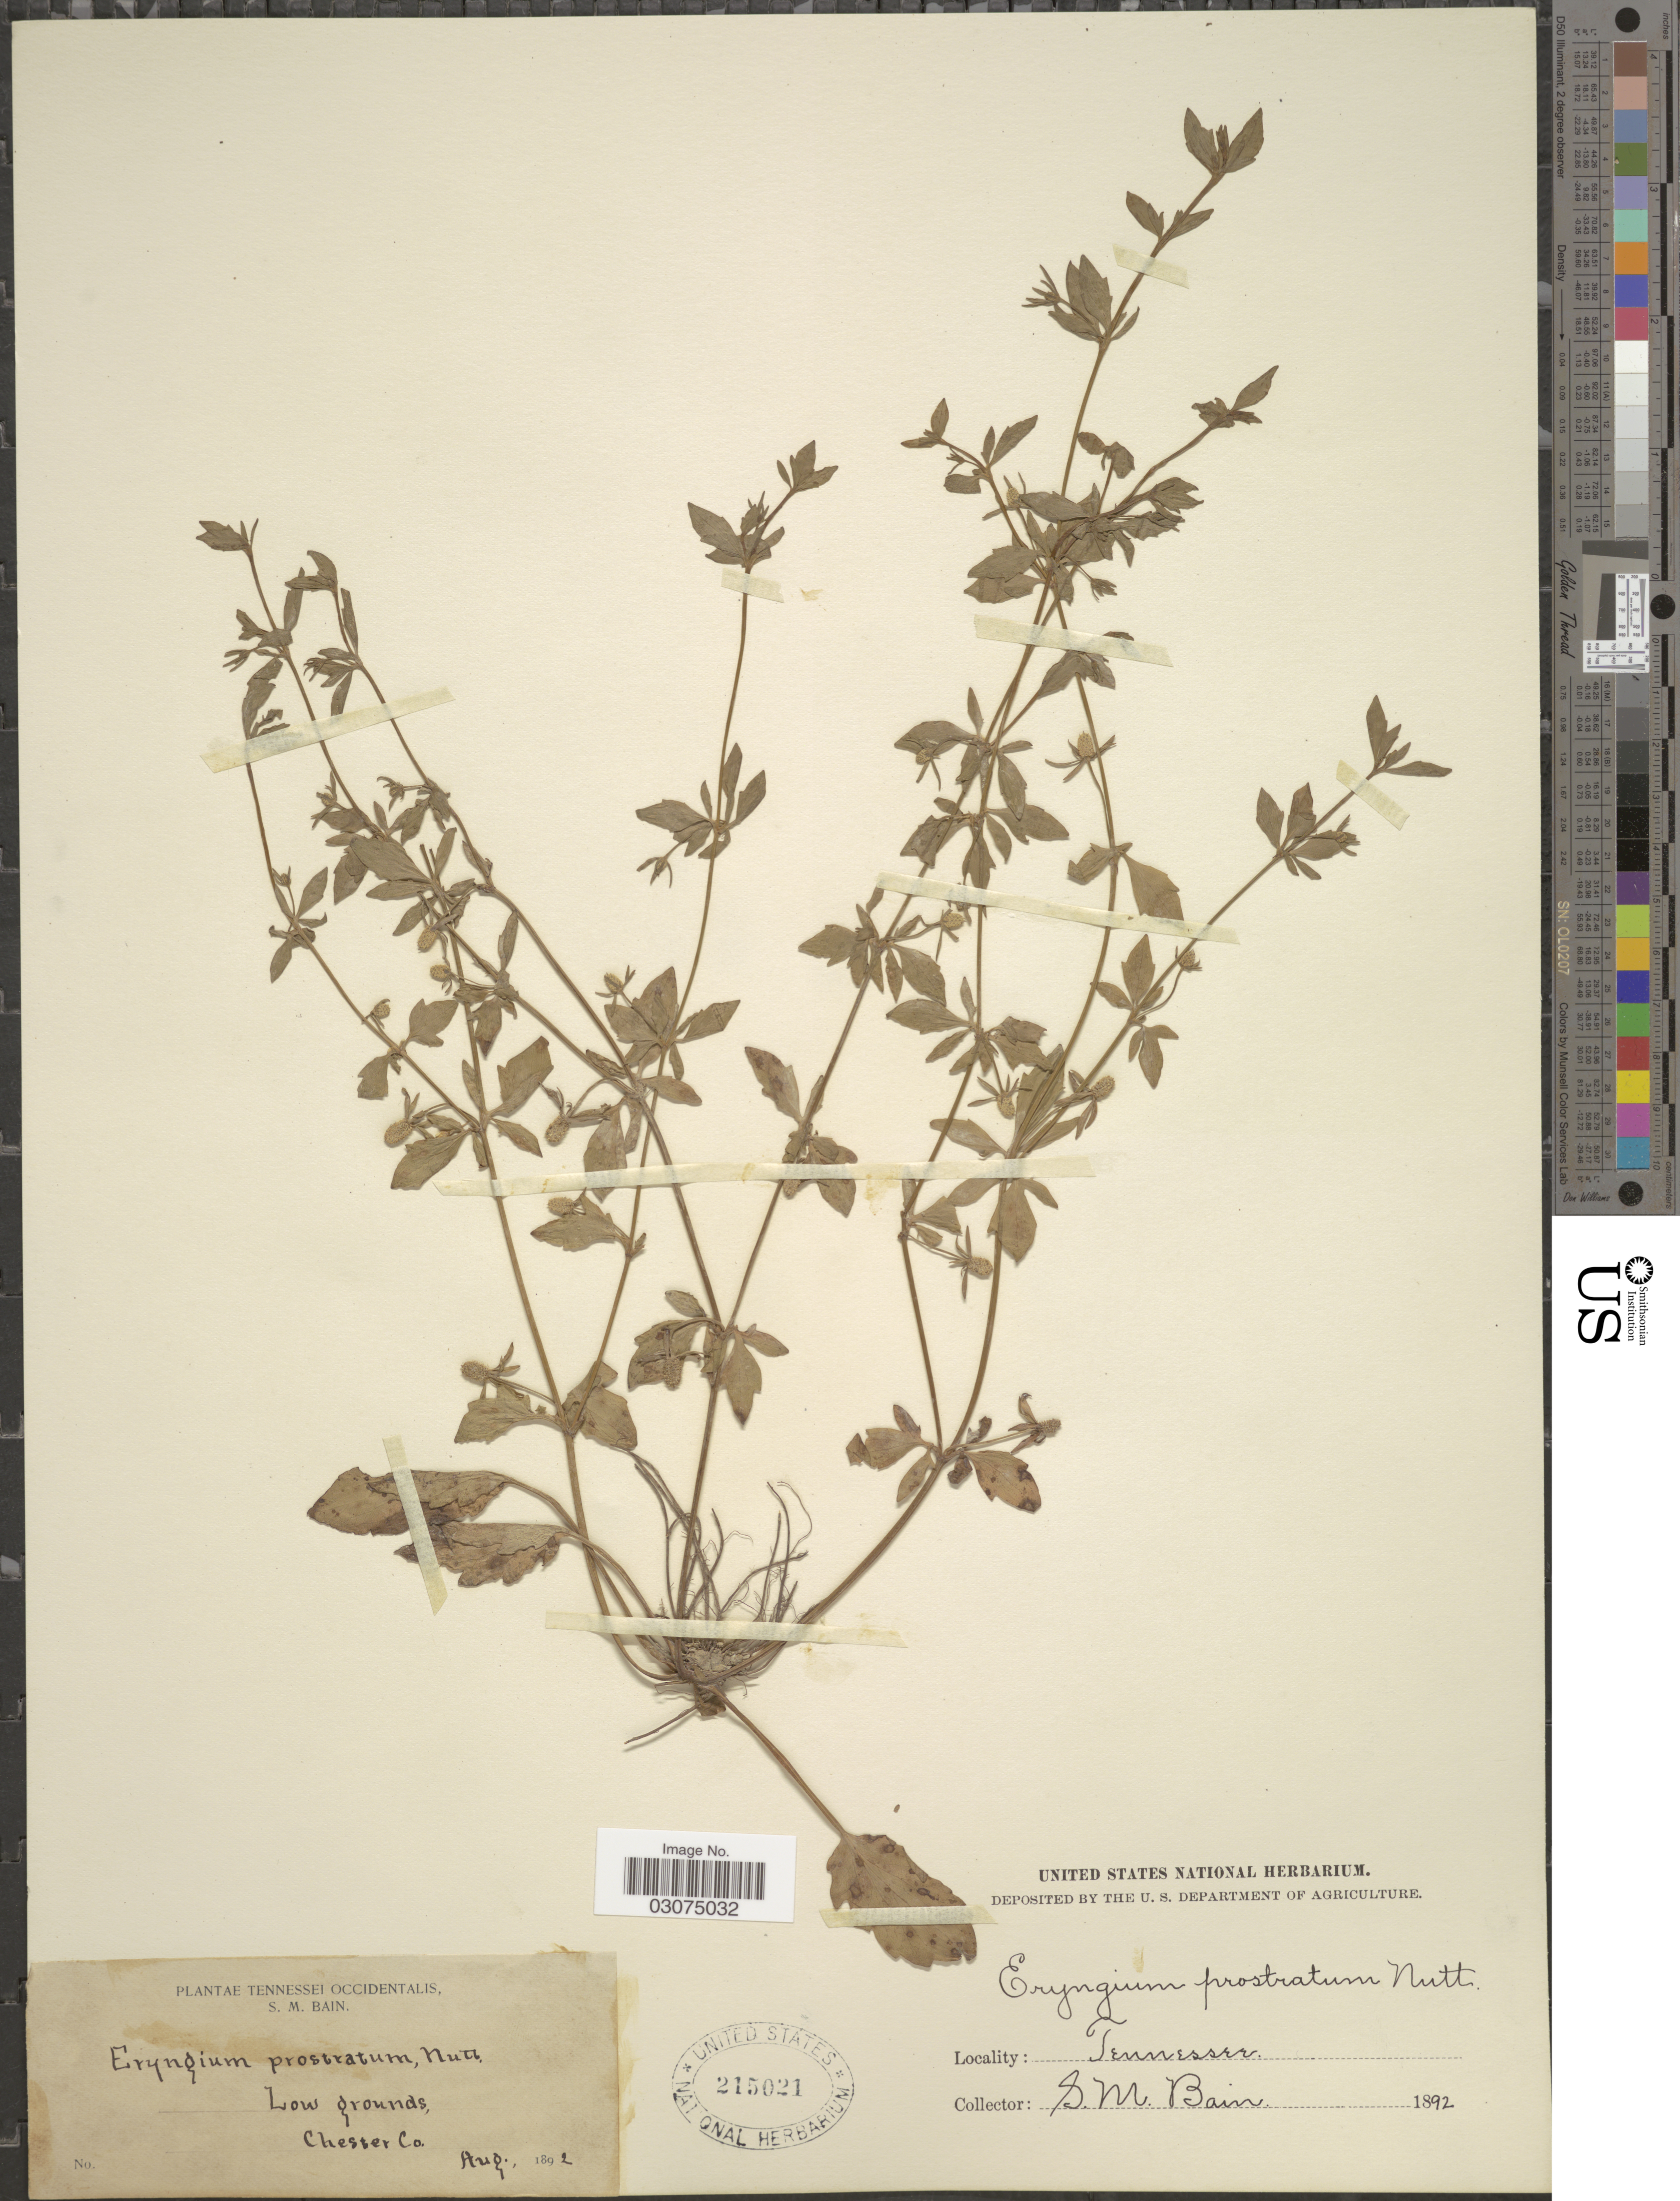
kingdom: Plantae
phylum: Tracheophyta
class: Magnoliopsida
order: Apiales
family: Apiaceae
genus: Eryngium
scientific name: Eryngium prostratum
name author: Nutt. ex DC.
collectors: S. M. Bain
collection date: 1892-08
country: United States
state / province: Tennessee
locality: Tennessei Occidentalis. Chester Co.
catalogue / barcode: US 215021